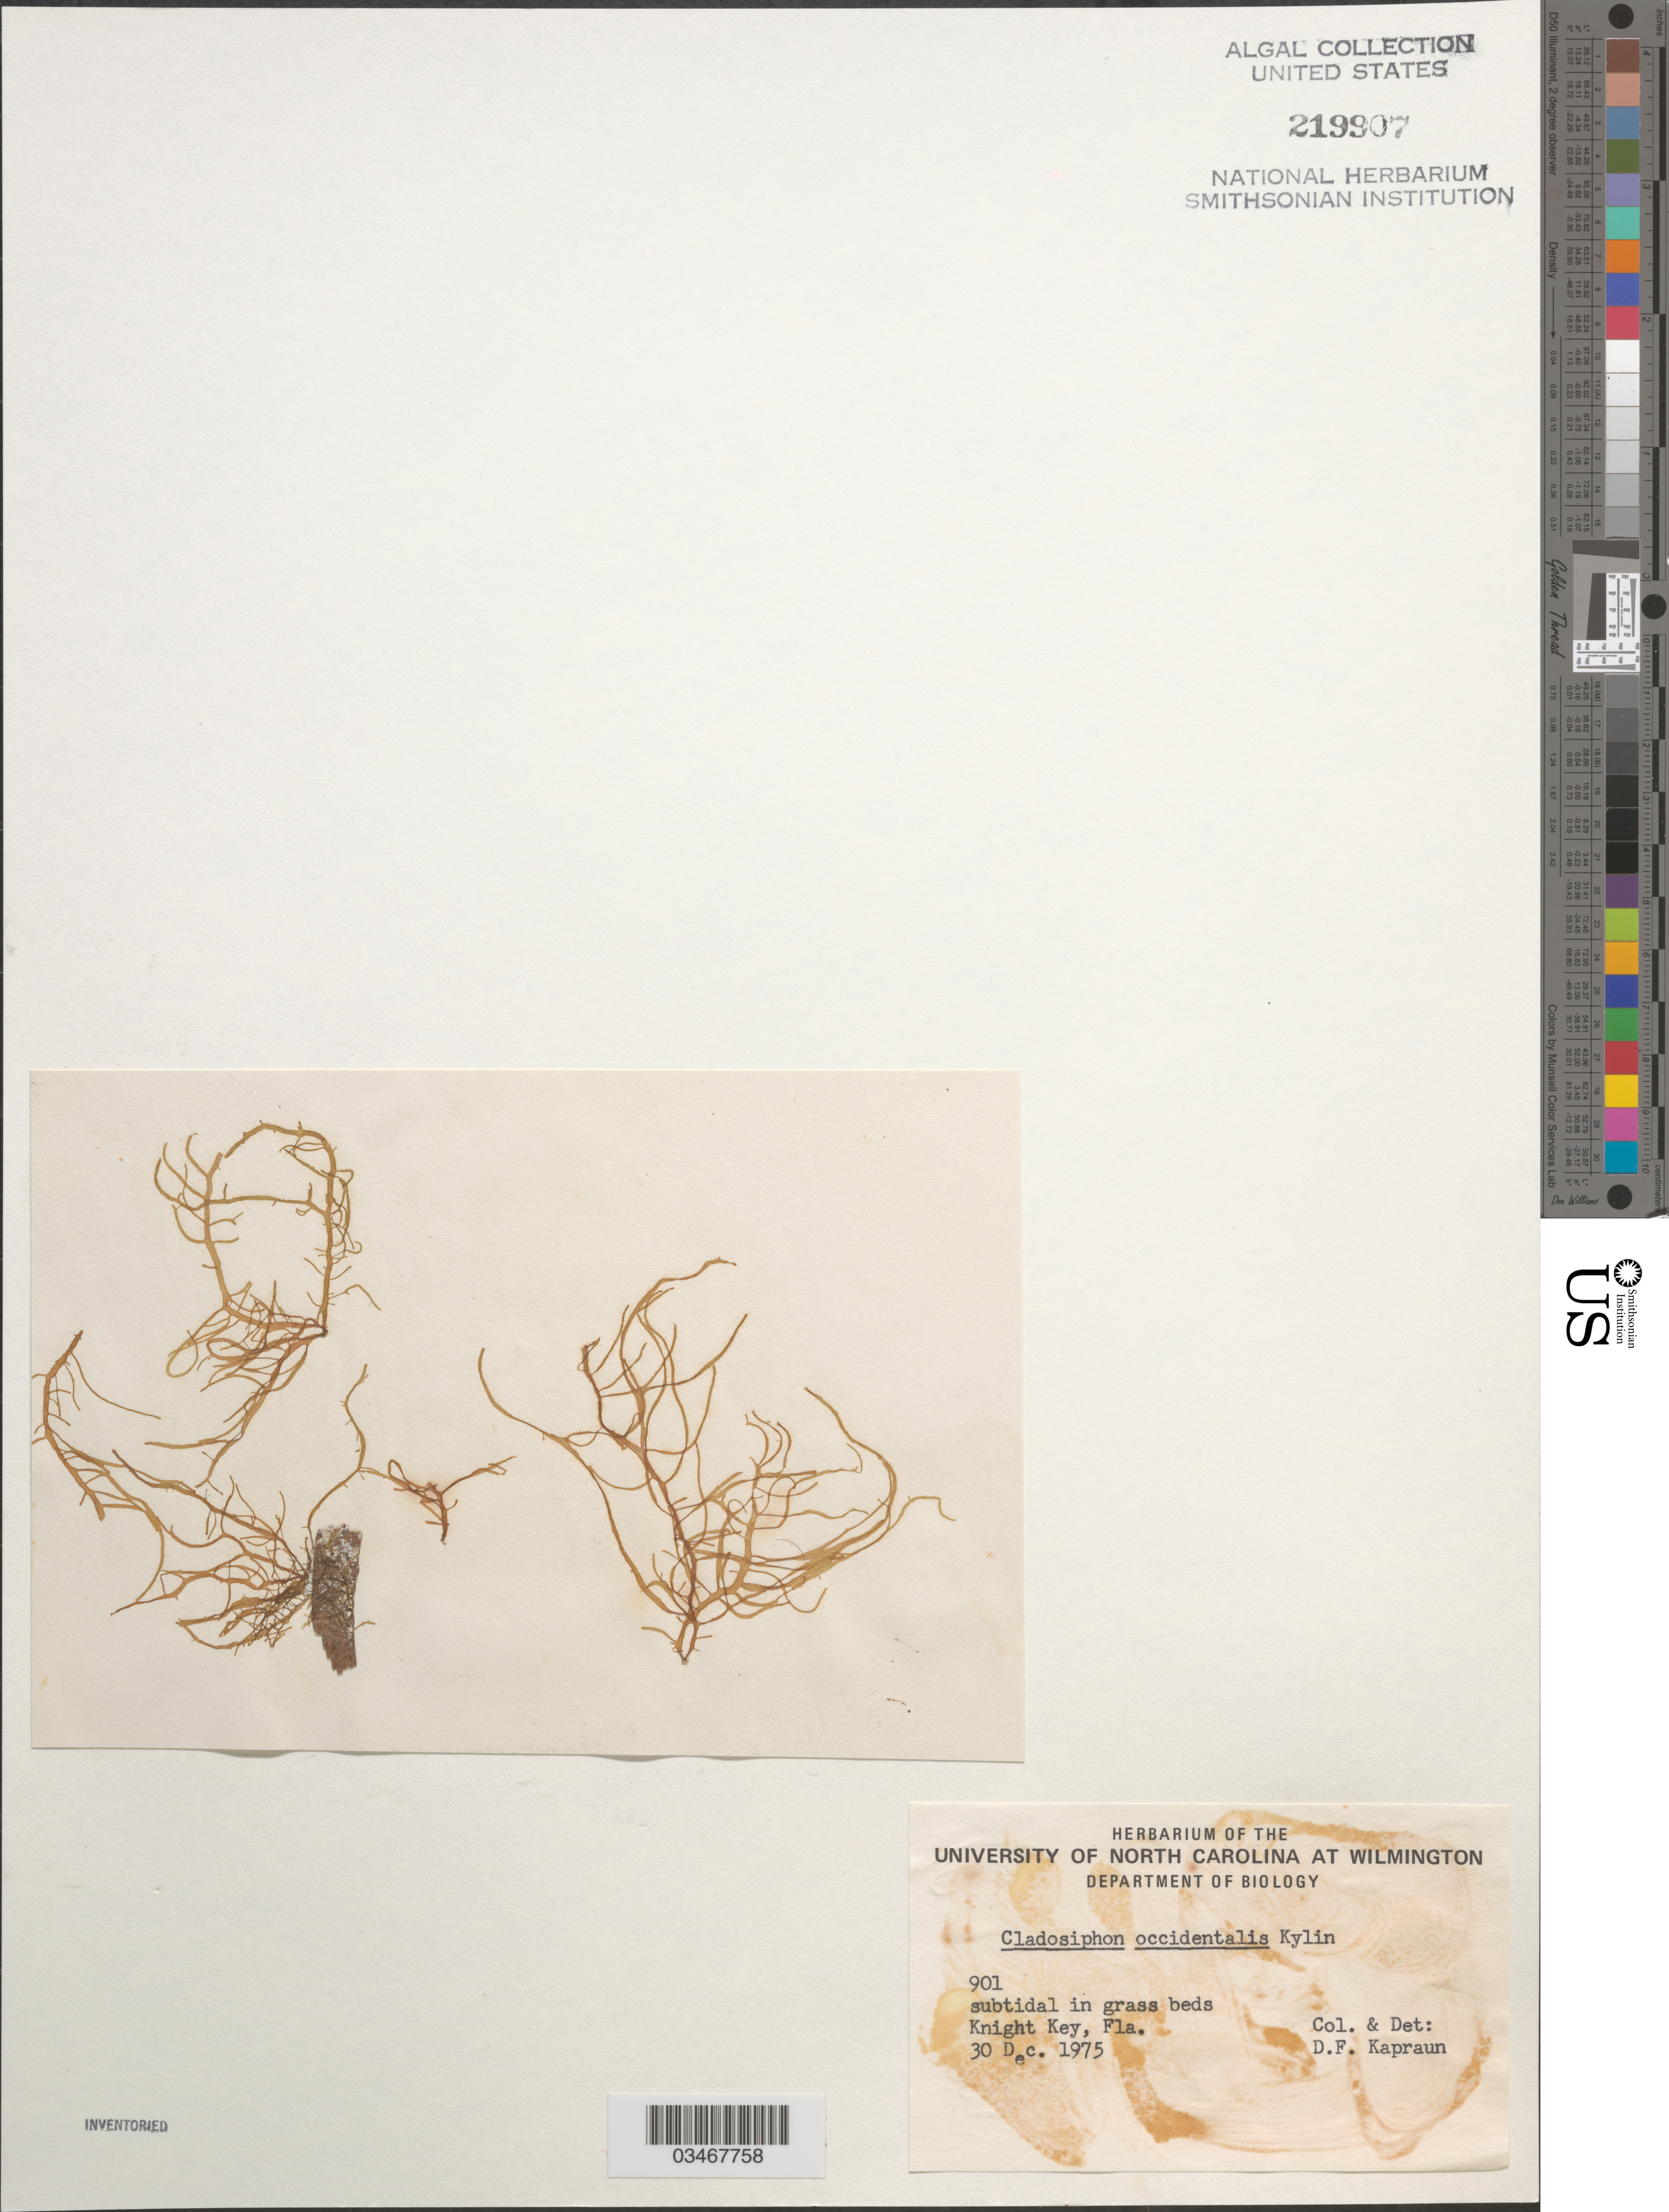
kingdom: Chromista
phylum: Ochrophyta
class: Phaeophyceae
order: Ectocarpales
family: Chordariaceae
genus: Cladosiphon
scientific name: Cladosiphon occidentalis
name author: Kylin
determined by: Kapraun, D. F.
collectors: D. F. Kapraun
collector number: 901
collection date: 1975-12-30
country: United States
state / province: Florida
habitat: Subtidal in grass beds.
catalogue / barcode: US 219907